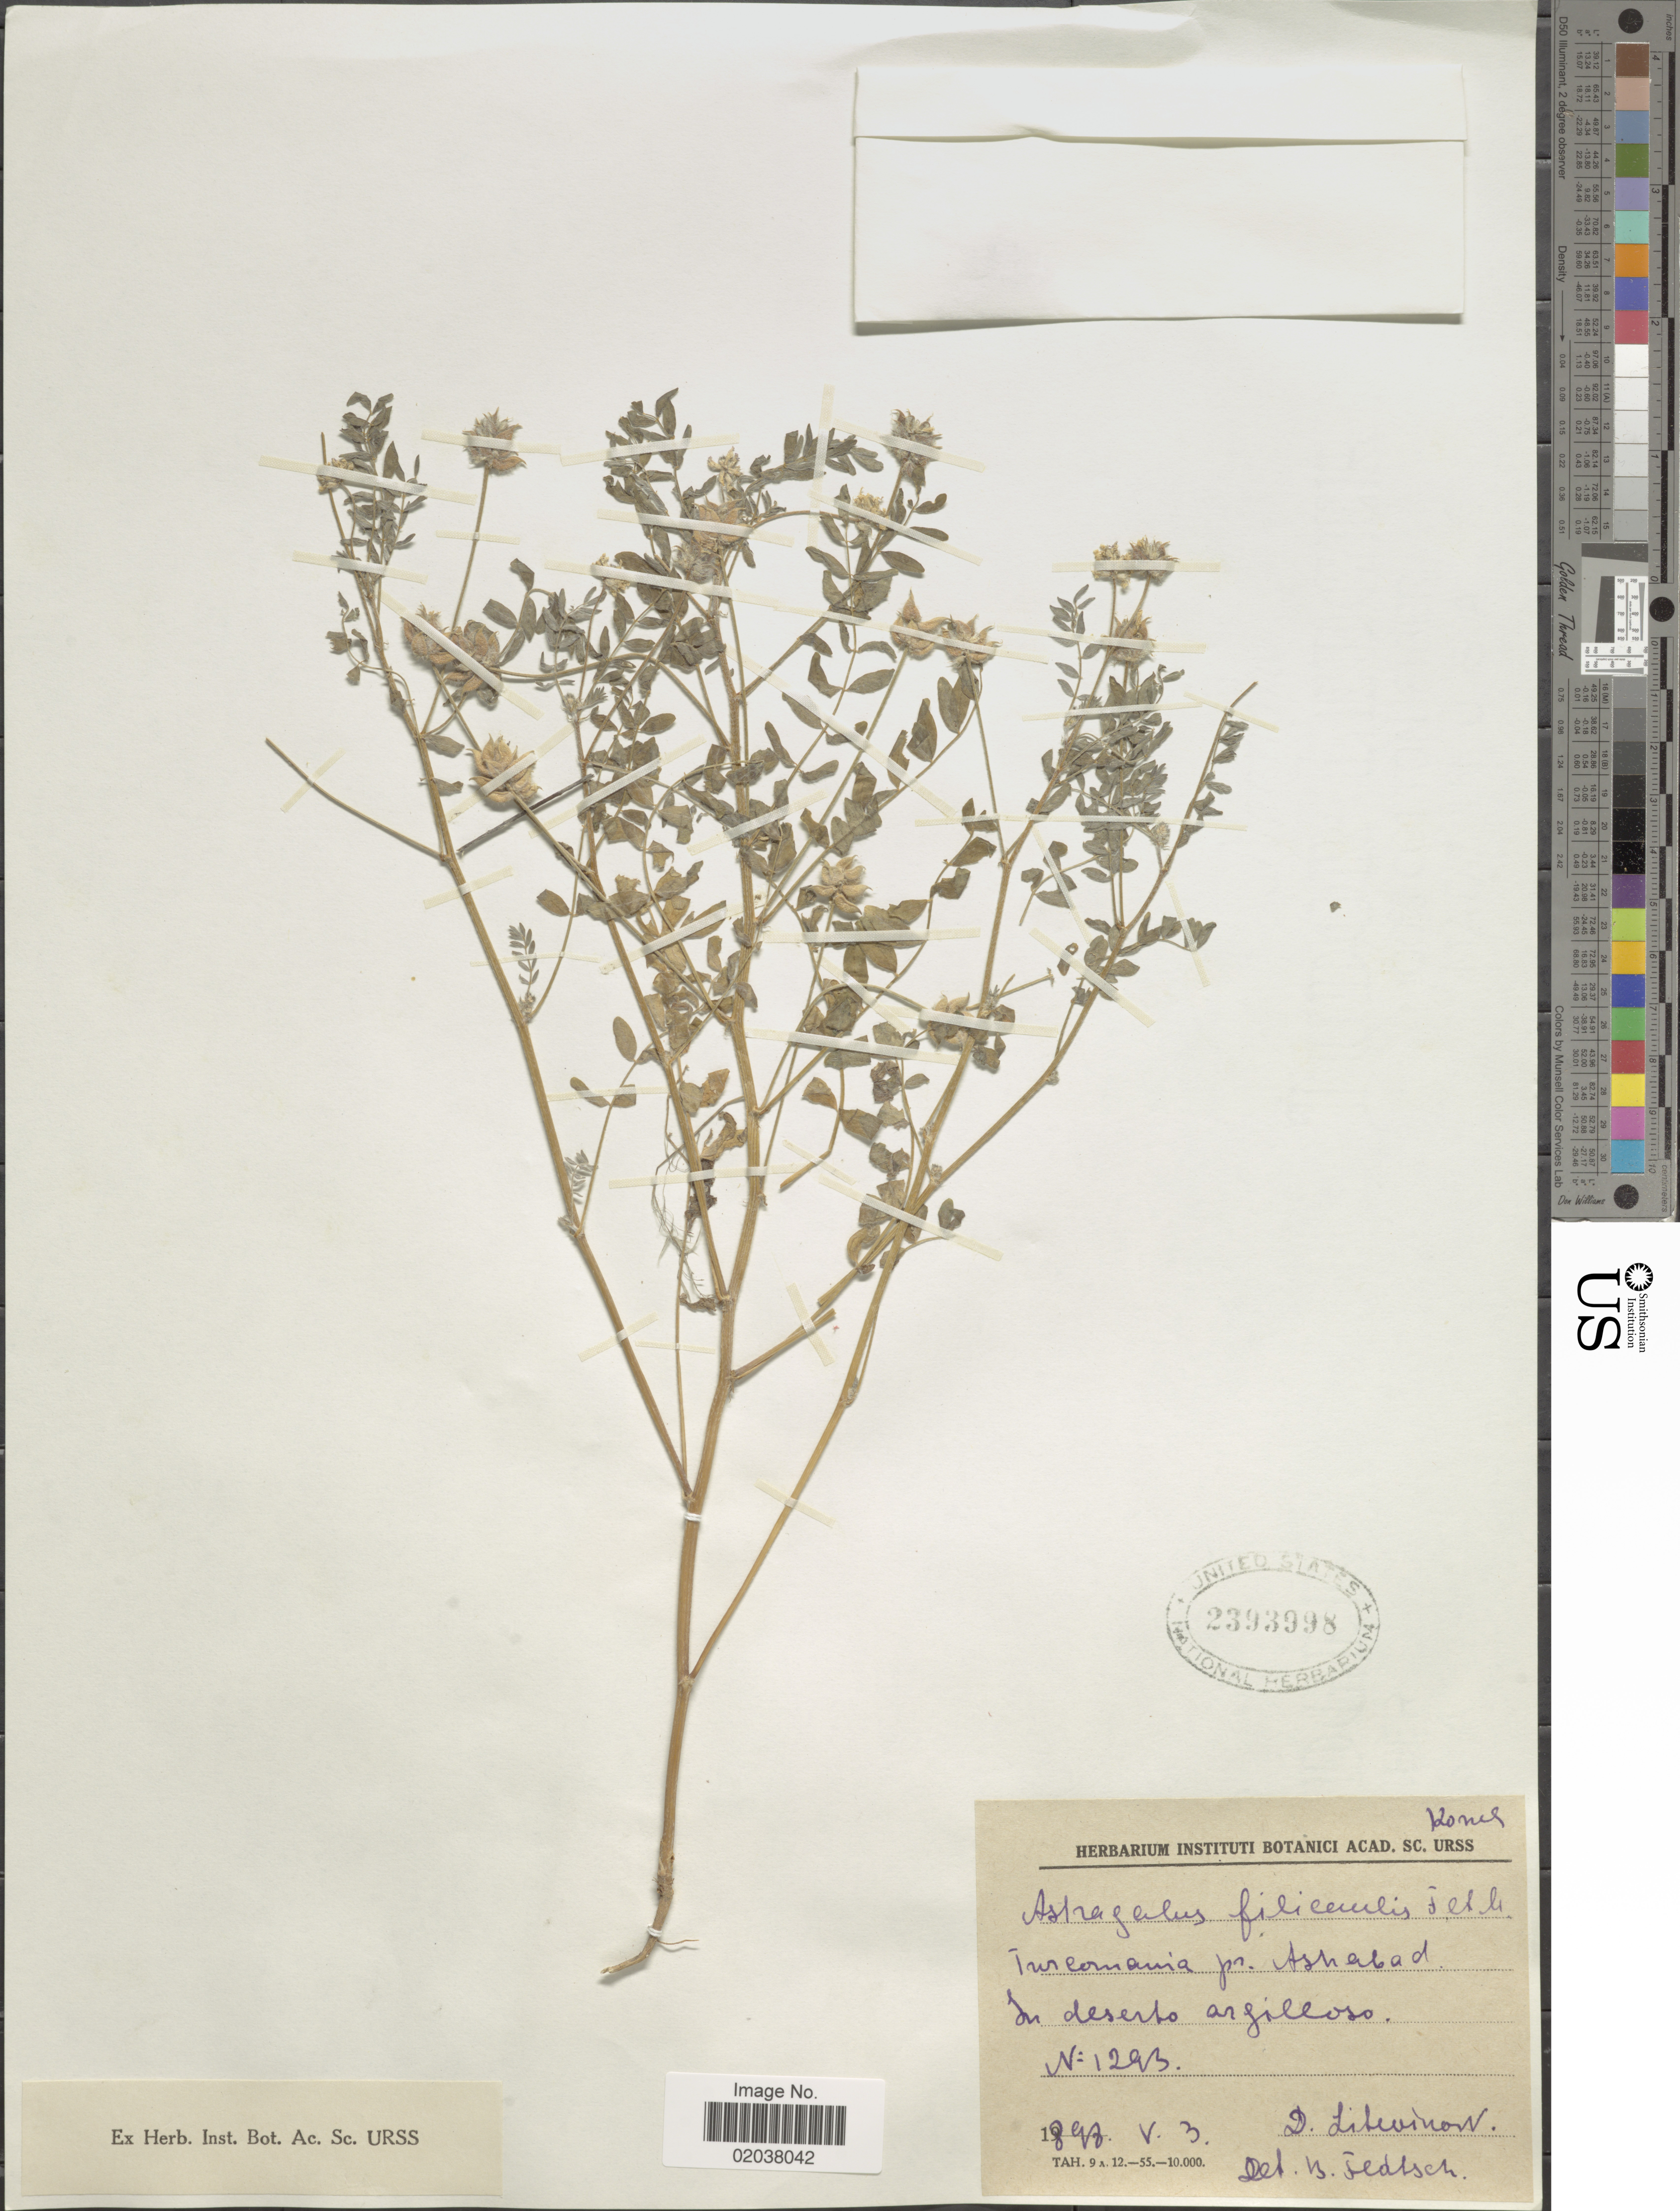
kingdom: Plantae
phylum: Tracheophyta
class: Magnoliopsida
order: Fabales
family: Fabaceae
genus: Astragalus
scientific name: Astragalus filicaulis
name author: Kar. & Kir.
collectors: D. Litwinow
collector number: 1293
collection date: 1896-05-03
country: Turkmenistan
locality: Turcomania pr. Ashabad. In deserto argilloso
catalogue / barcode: US 2393998